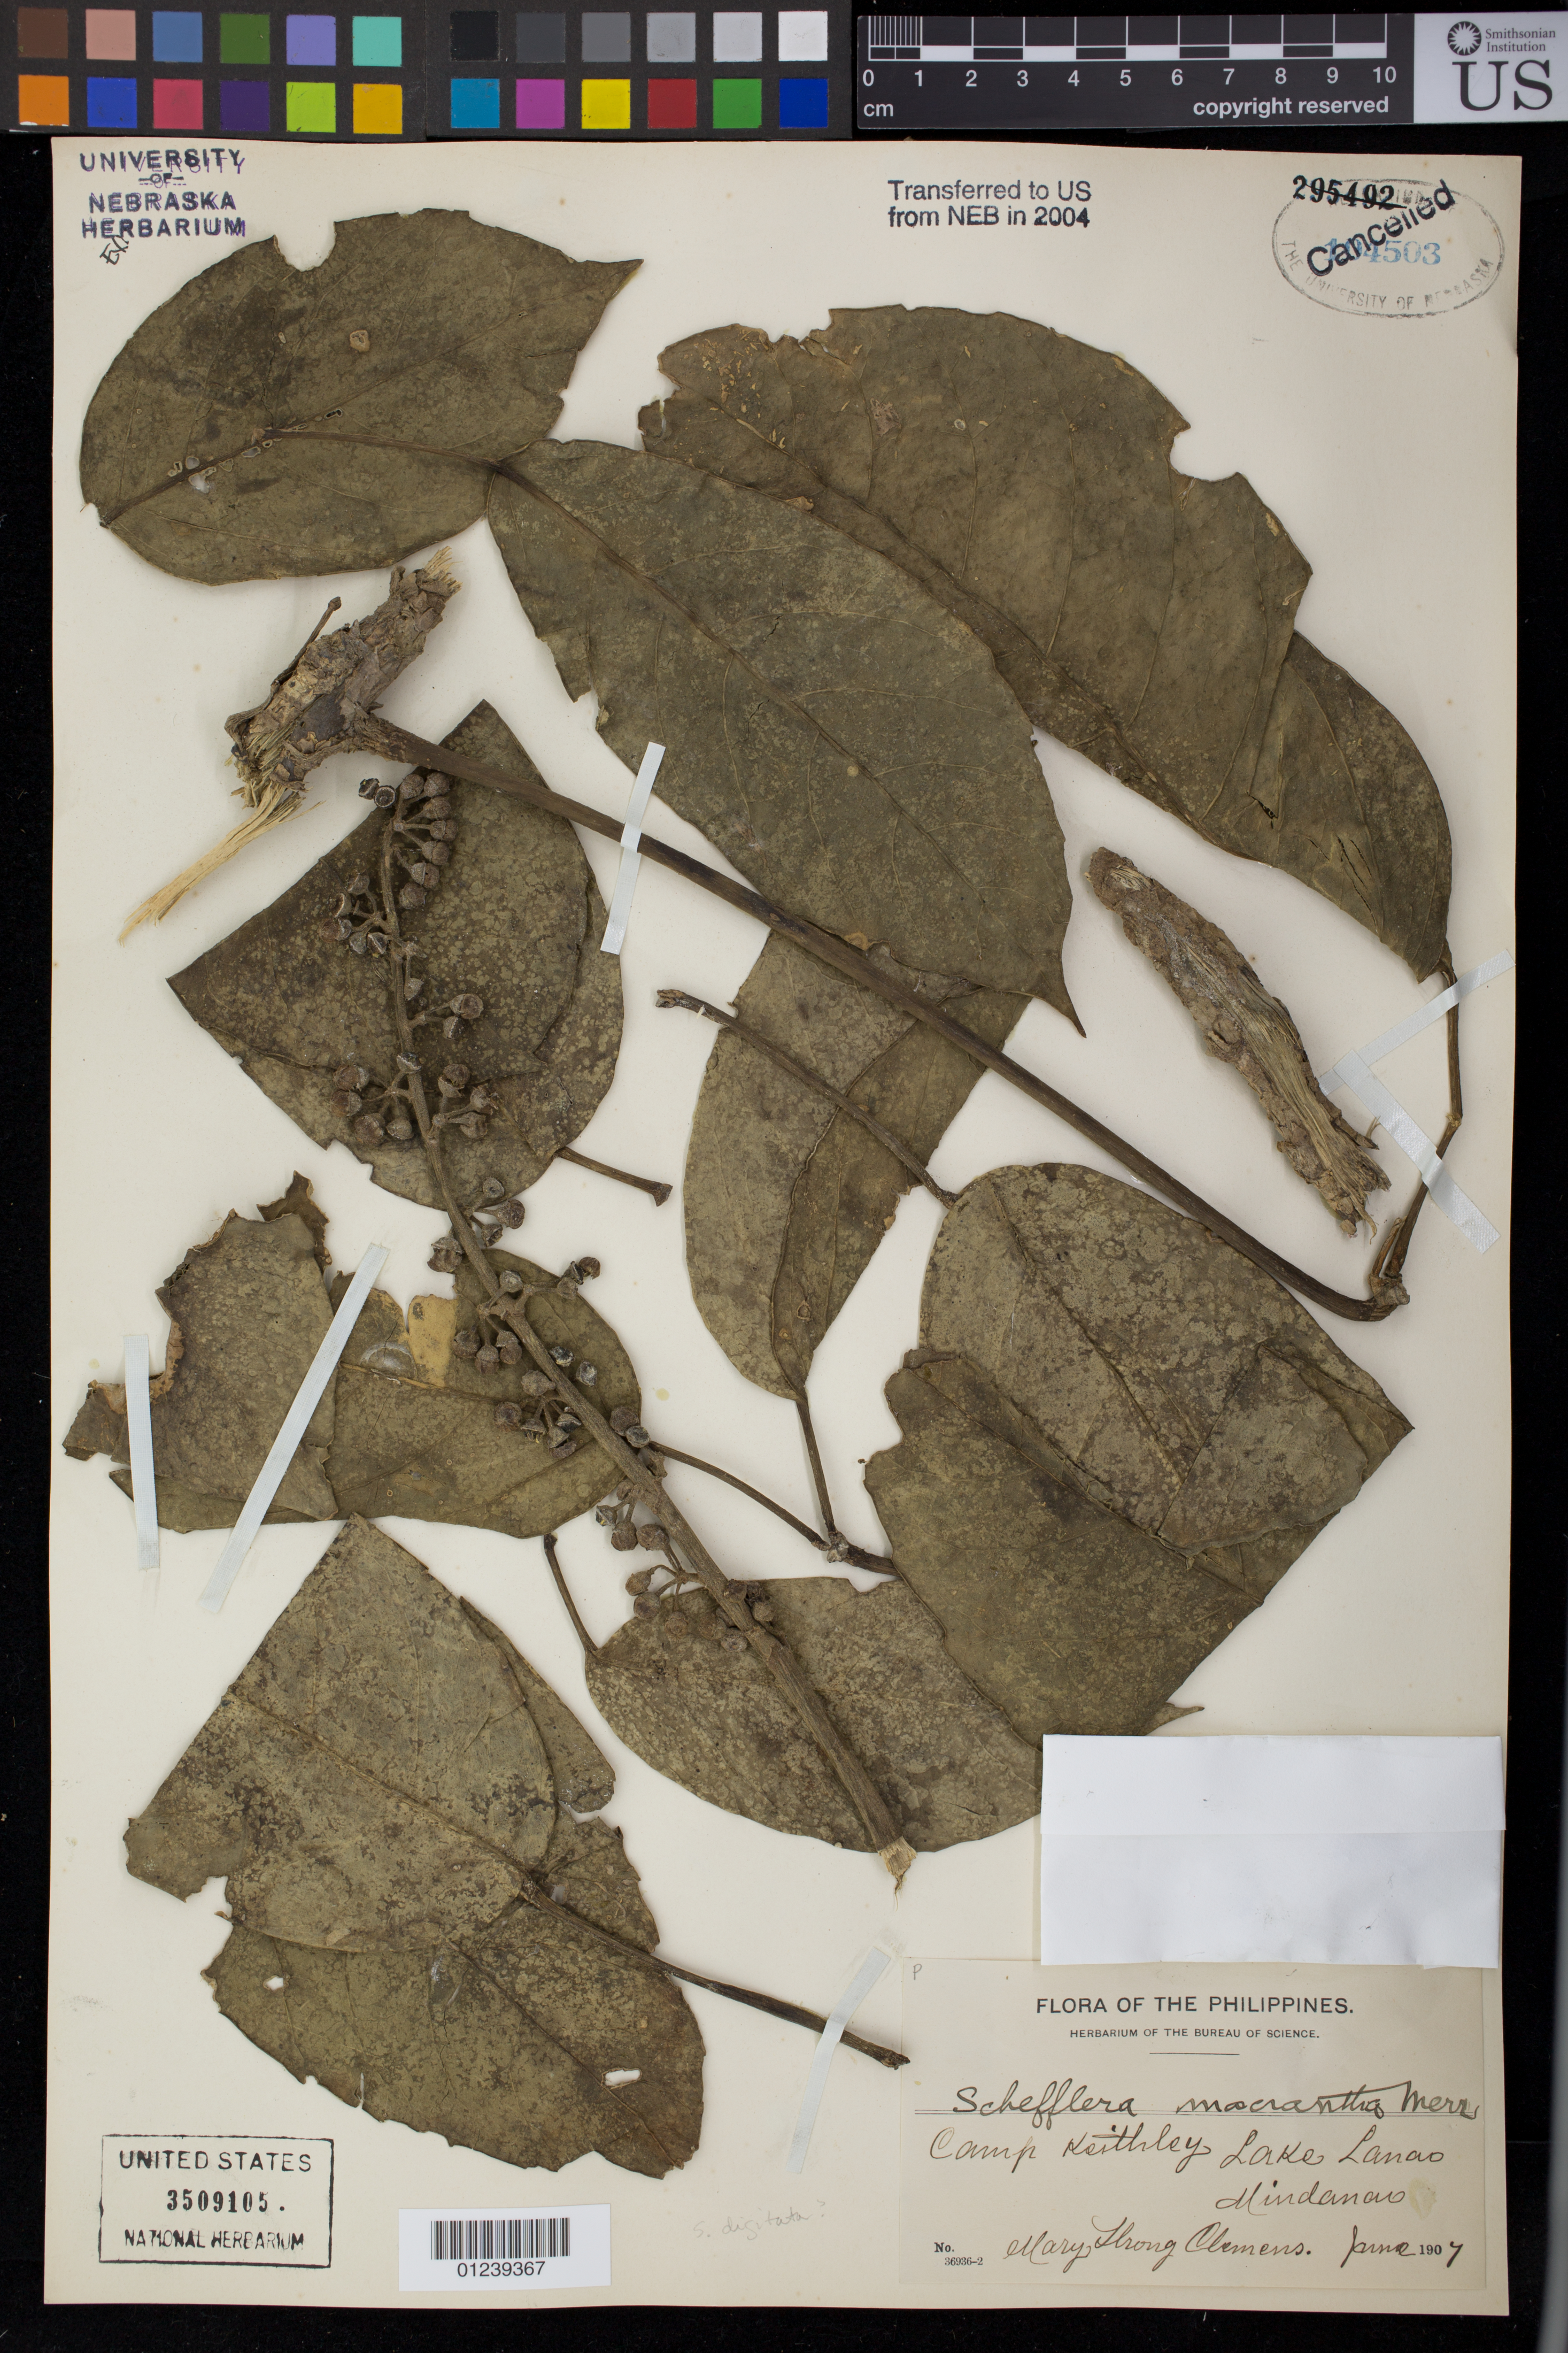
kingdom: Plantae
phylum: Tracheophyta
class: Magnoliopsida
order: Apiales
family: Araliaceae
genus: Schefflera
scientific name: Schefflera digitata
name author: J.R. Forst. & G. Forst.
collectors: M. S. Clemens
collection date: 1907-06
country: Philippines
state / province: Muslim Mindanao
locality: Camp Keithley, Lake Lanao, Mindanao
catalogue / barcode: US 3509105